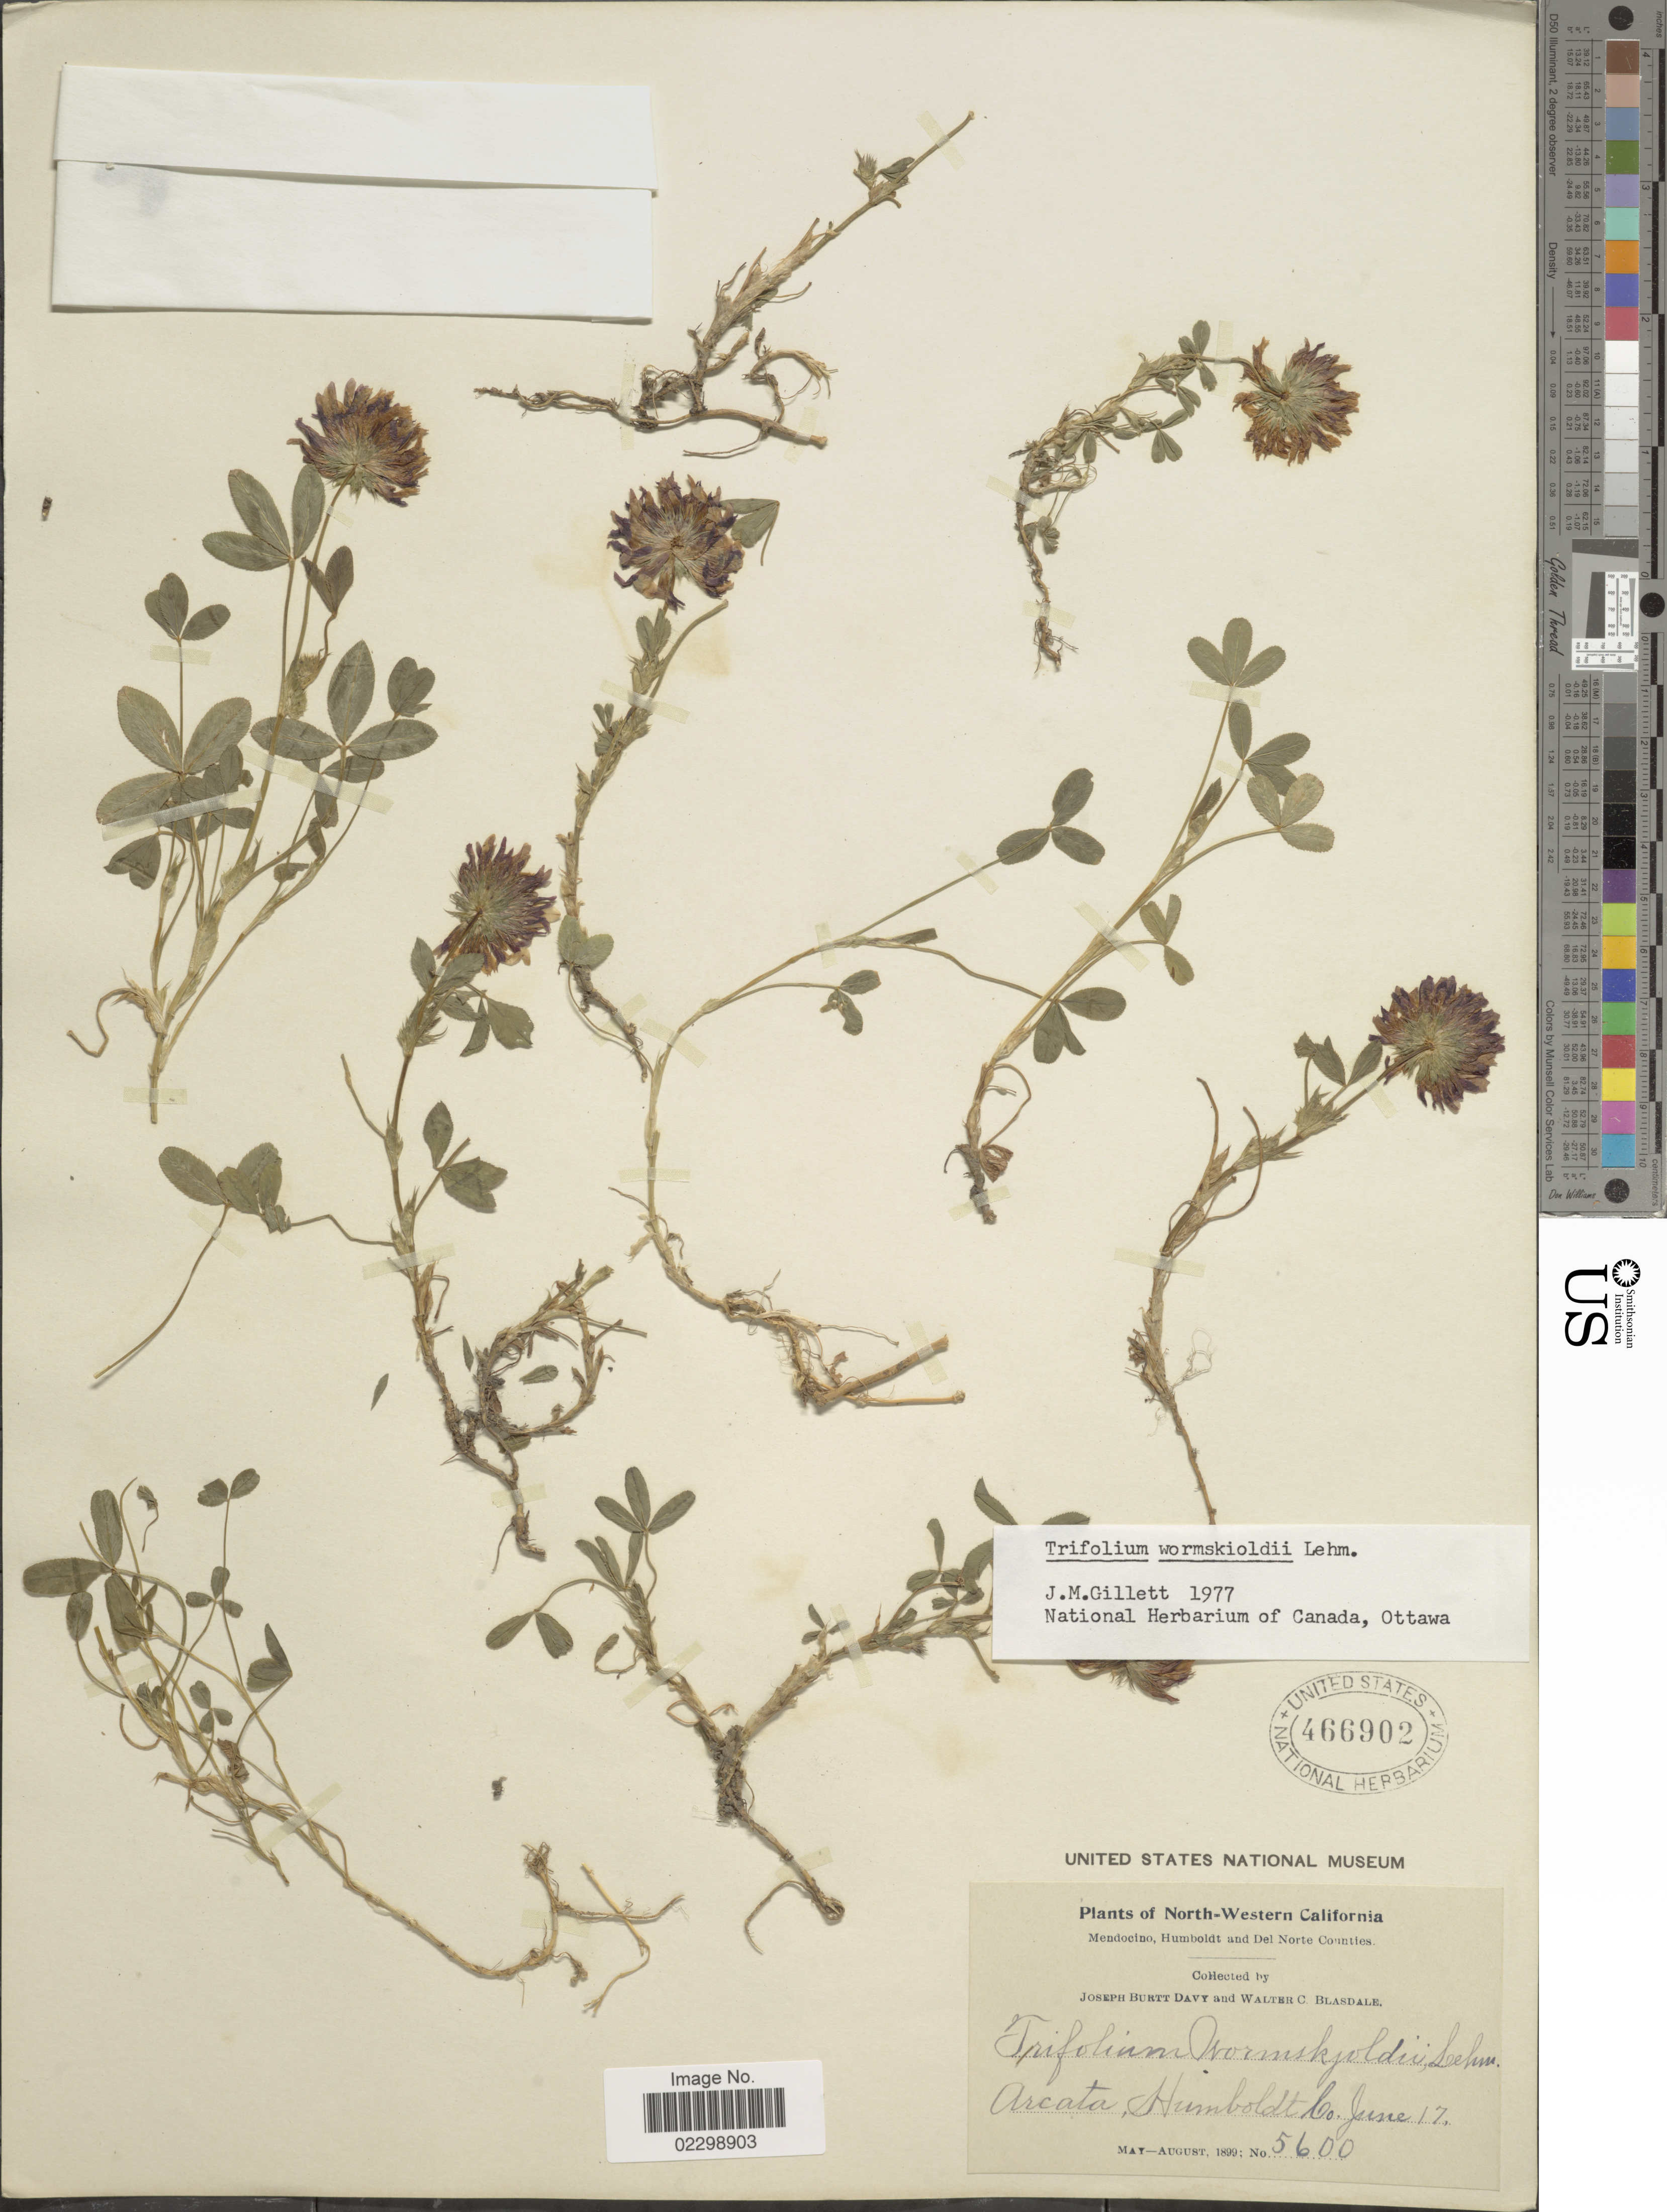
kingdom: Plantae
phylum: Tracheophyta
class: Magnoliopsida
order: Fabales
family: Fabaceae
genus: Trifolium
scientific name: Trifolium wormskioldii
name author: Lehm.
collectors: J. Burtt Davy & W. Blasdale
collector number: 5600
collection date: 1899-06-17/1899-08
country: United States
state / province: California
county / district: Humboldt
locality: North-Western California, Arcata, Humboldt Co.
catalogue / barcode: US 466902